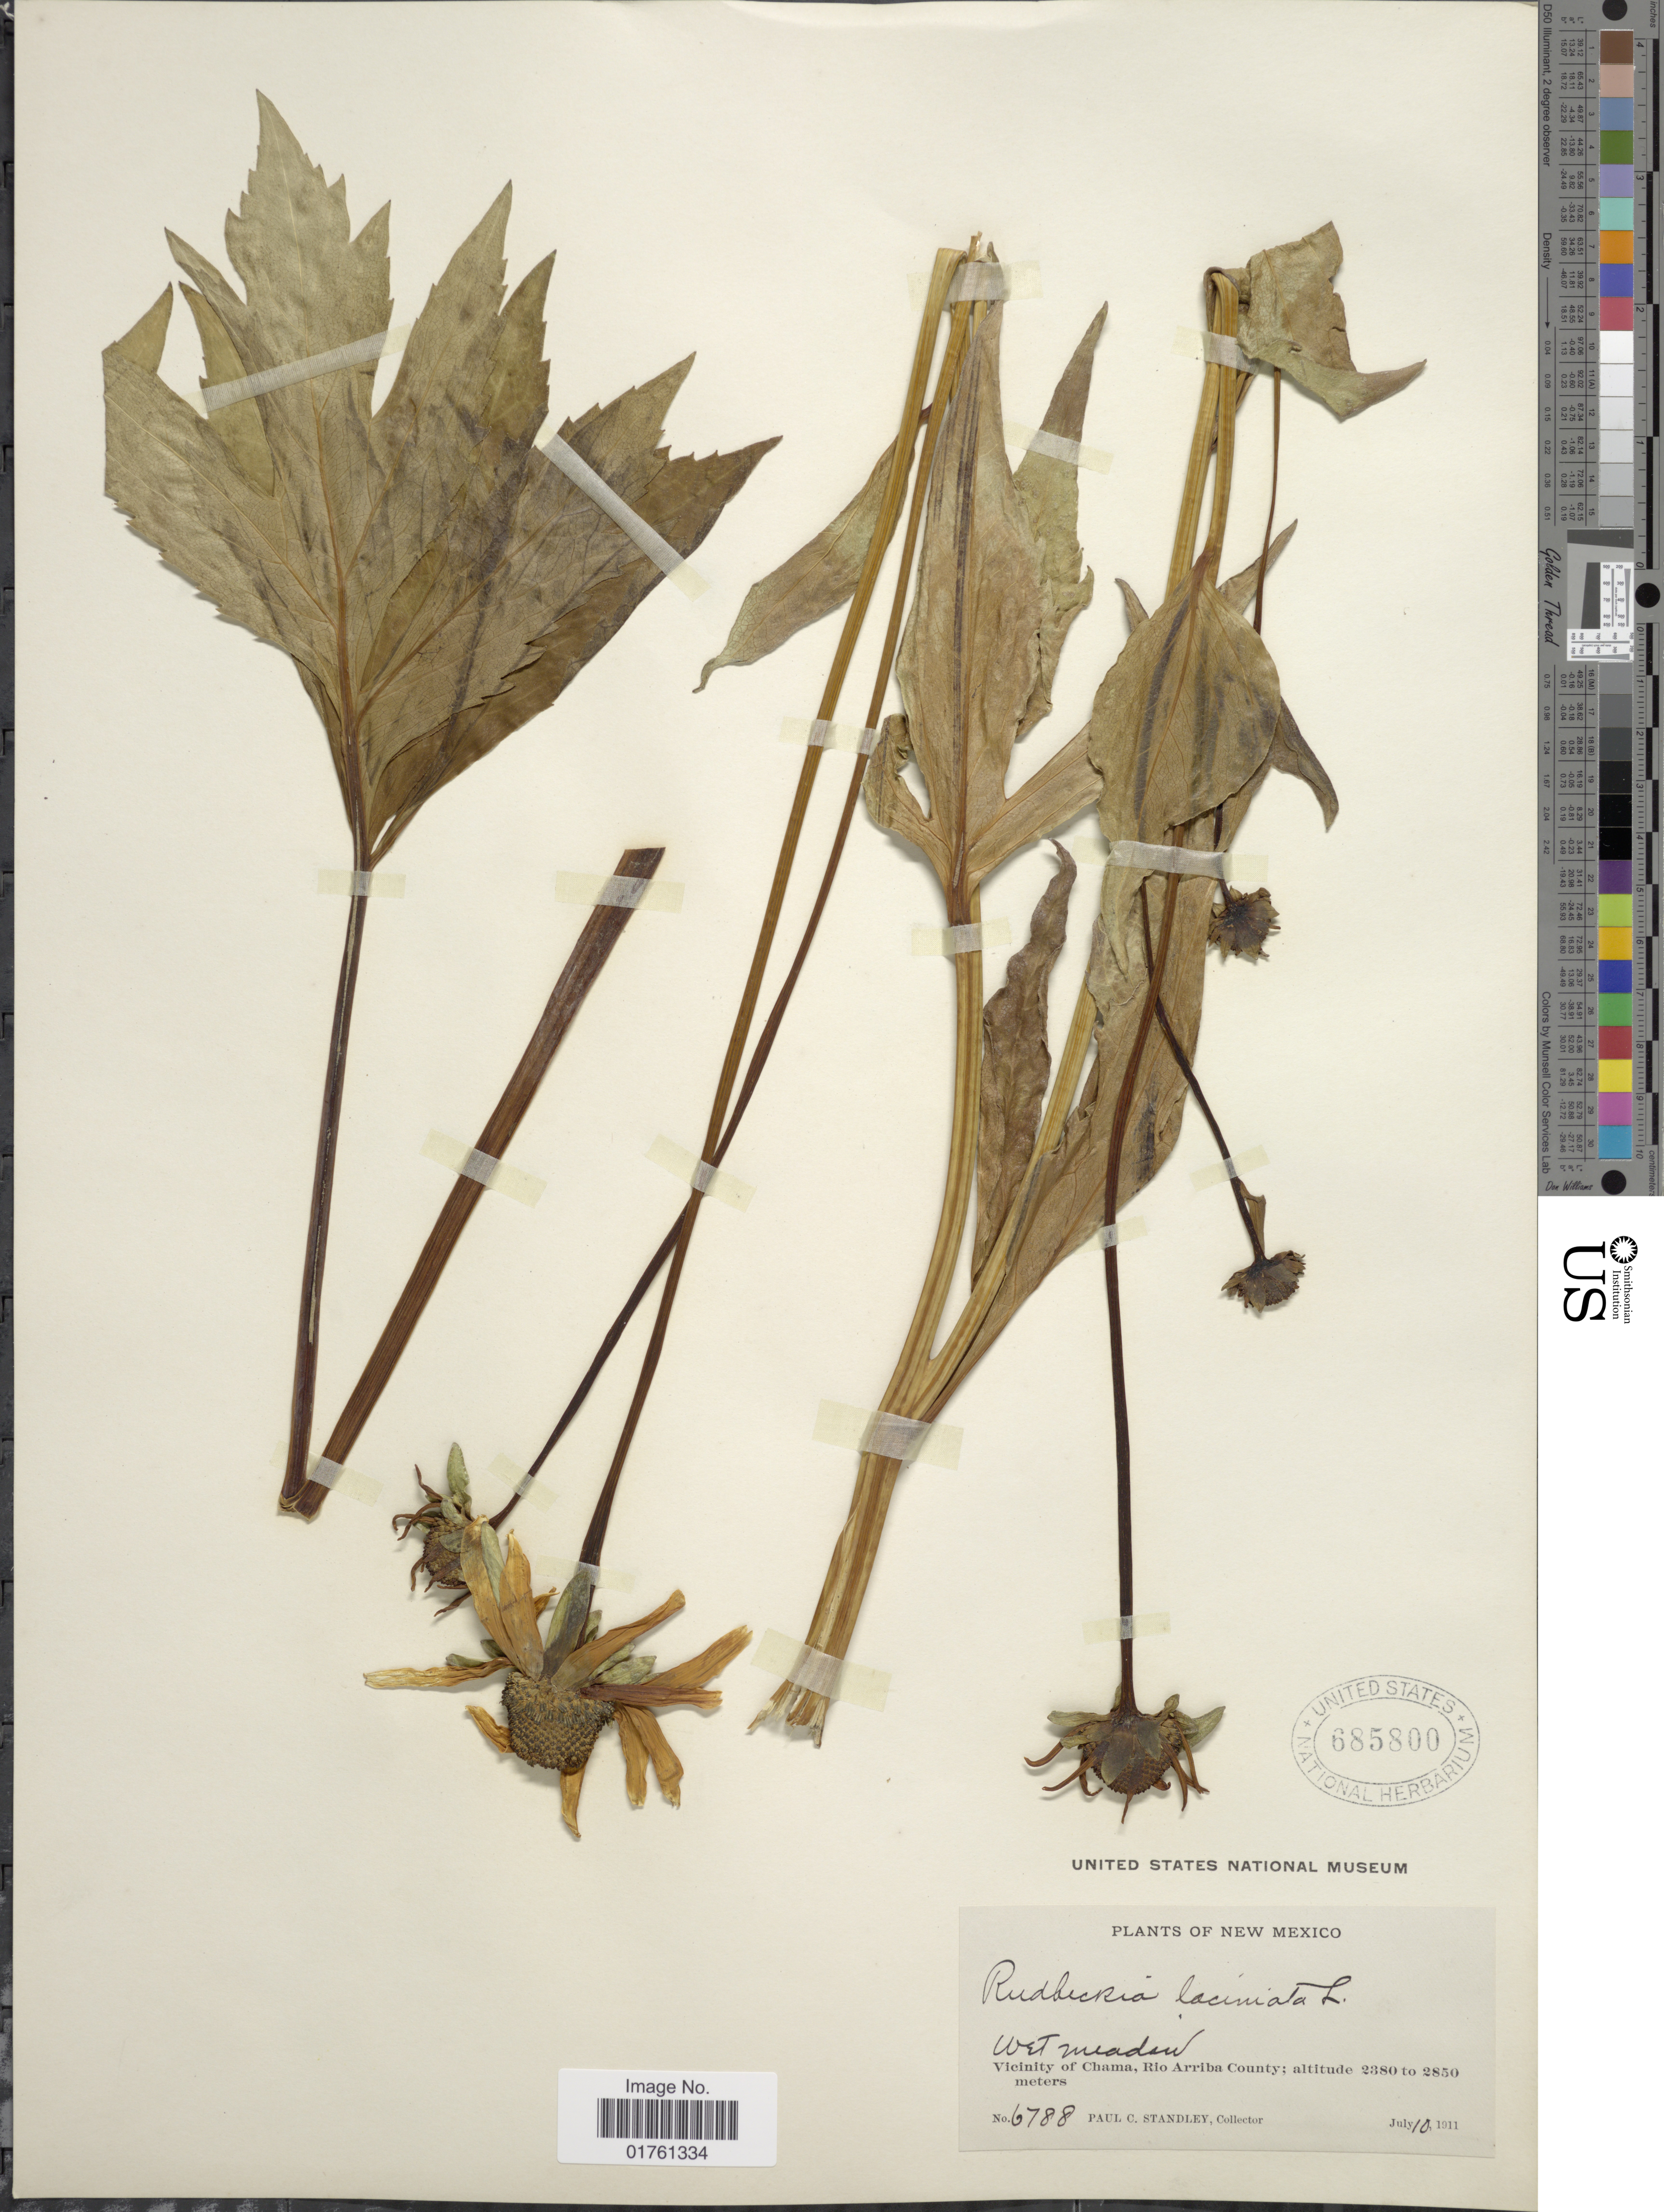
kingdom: Plantae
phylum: Tracheophyta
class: Magnoliopsida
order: Asterales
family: Asteraceae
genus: Rudbeckia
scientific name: Rudbeckia laciniata var. ampla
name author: (A. Nelson) Cronq.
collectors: P. C. Standley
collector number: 6788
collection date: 1911-07-10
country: United States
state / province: New Mexico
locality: Wet meadow, Vicinity of Chama, Rio Arriba County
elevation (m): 2380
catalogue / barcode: US 685800